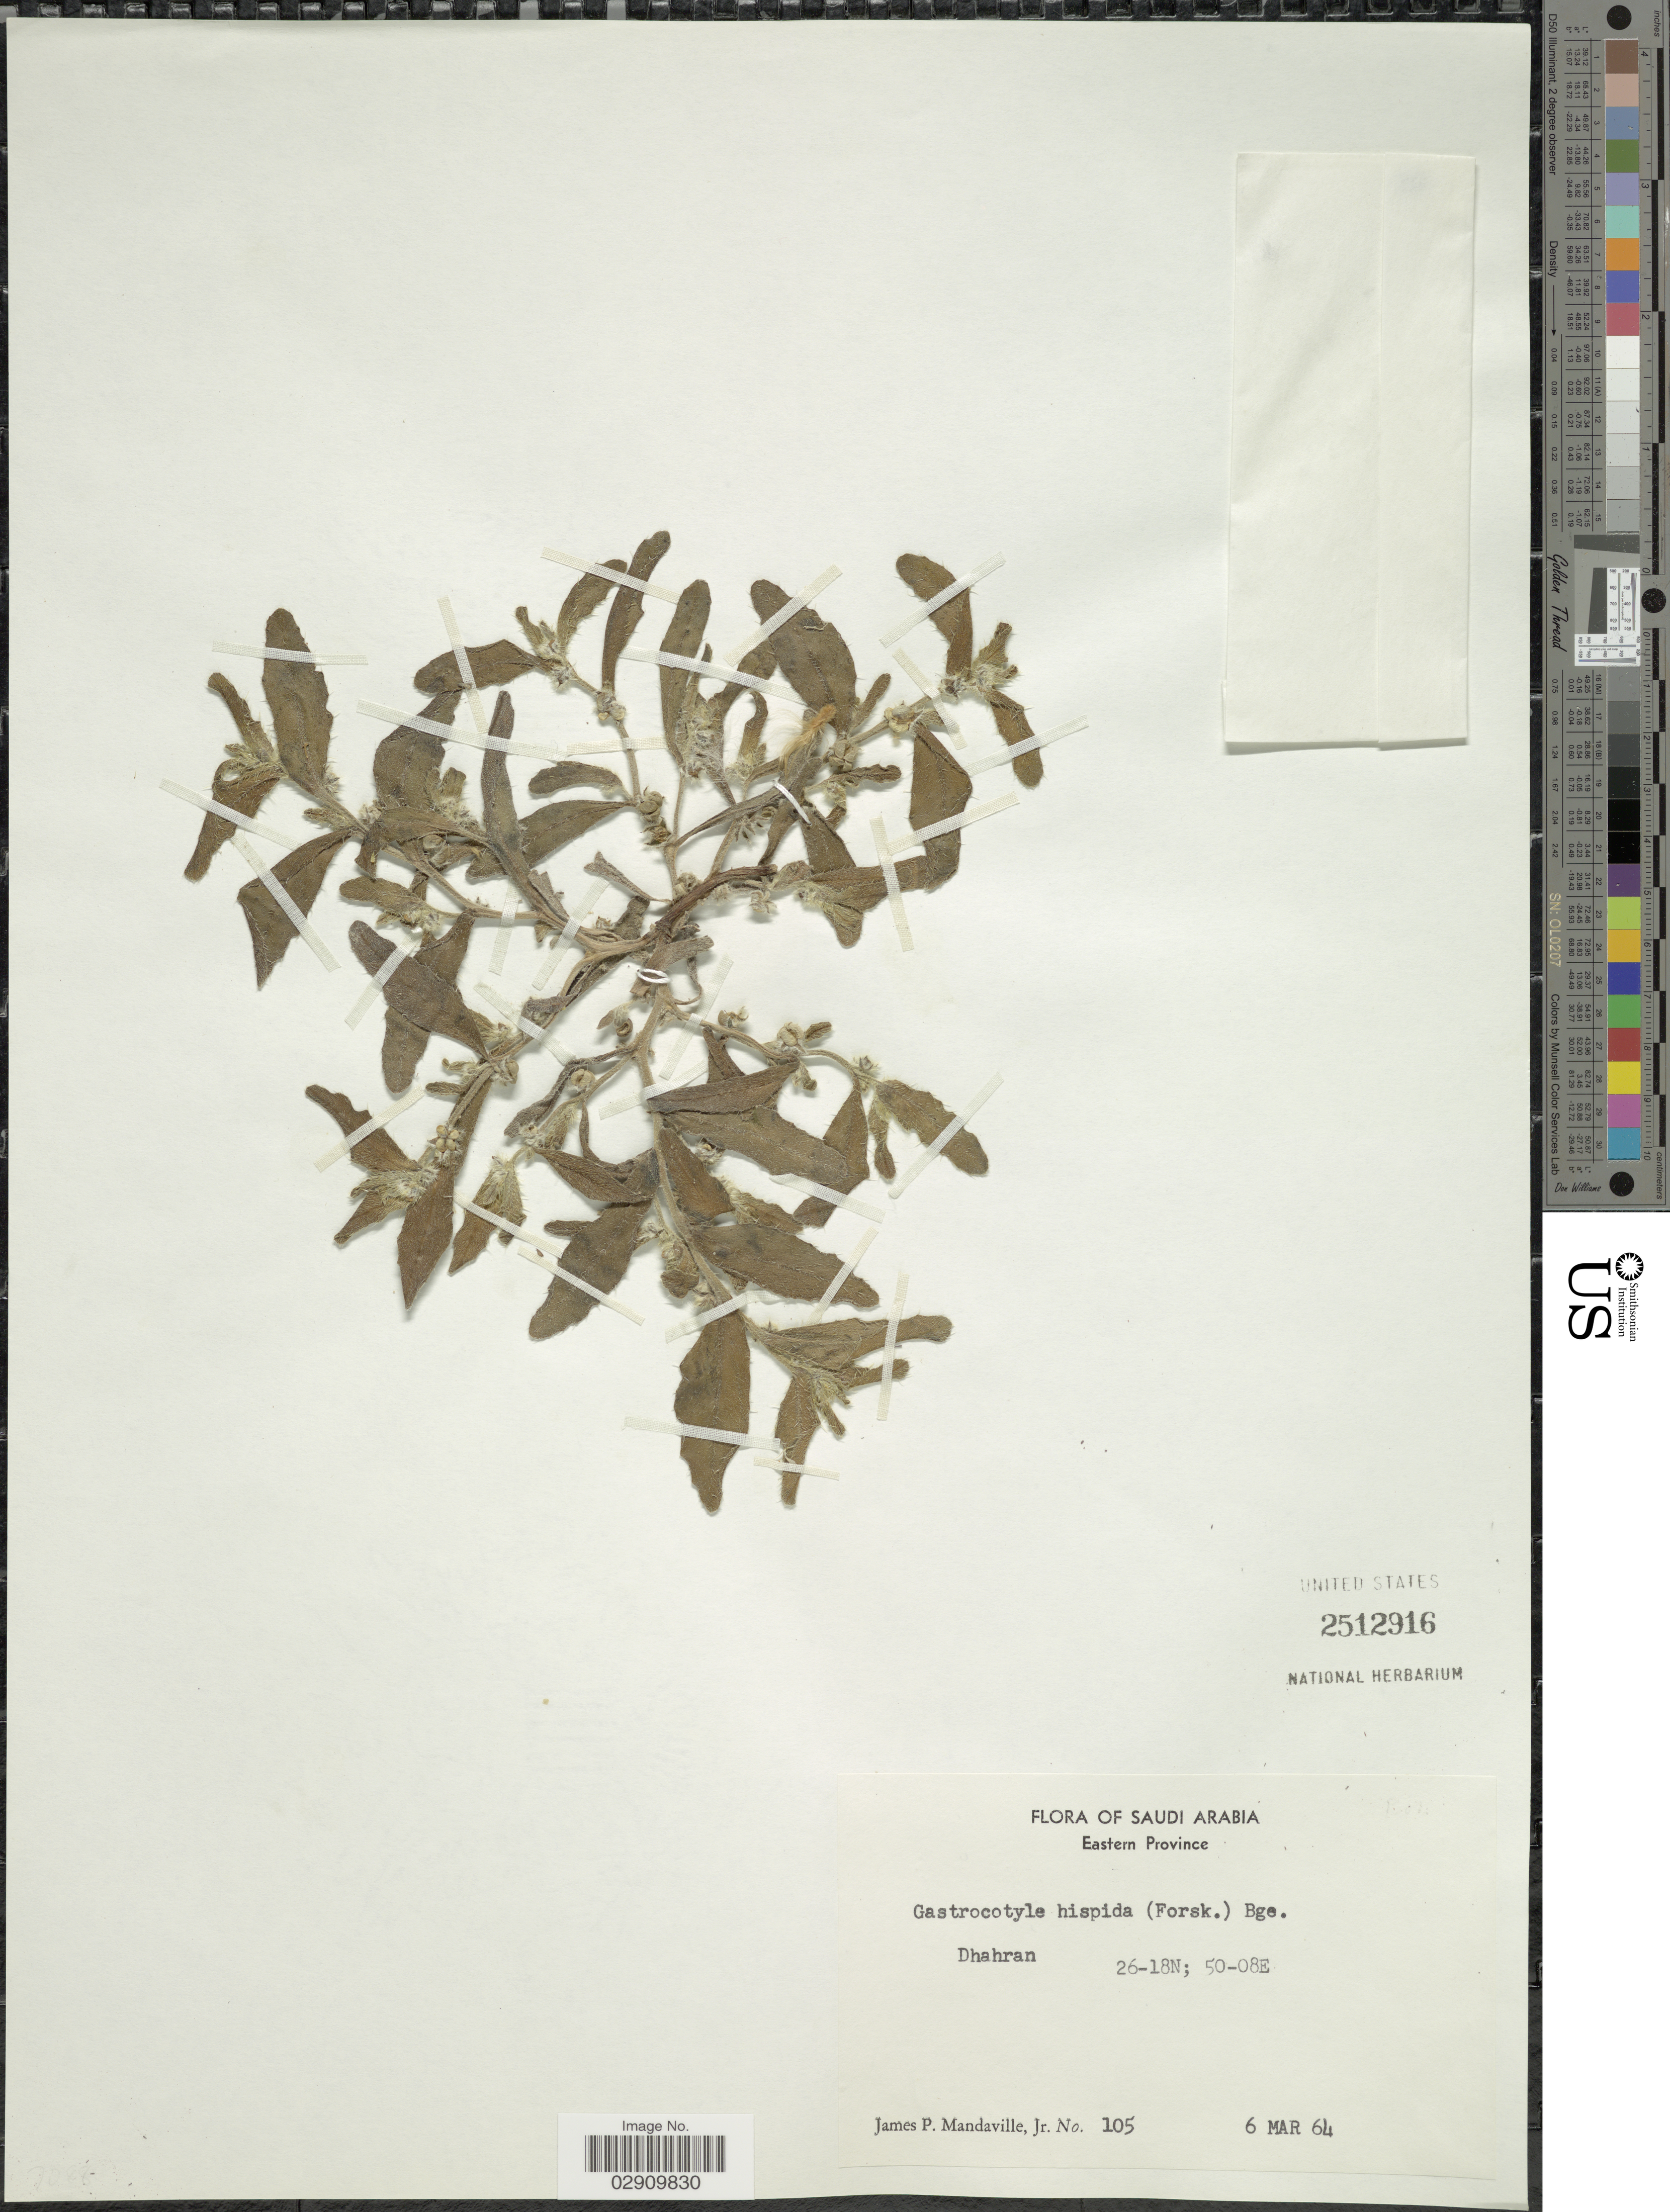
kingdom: Plantae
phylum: Tracheophyta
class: Magnoliopsida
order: Boraginales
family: Boraginaceae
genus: Gastrocotyle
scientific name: Gastrocotyle hispida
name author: (Forssk.) Bunge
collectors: J. Mandaville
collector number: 105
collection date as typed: Transcribed d/m/y: 6/3/64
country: Saudi Arabia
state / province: Ash Sharqiyah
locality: Eastern Province, Dhahran.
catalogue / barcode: US 2512916